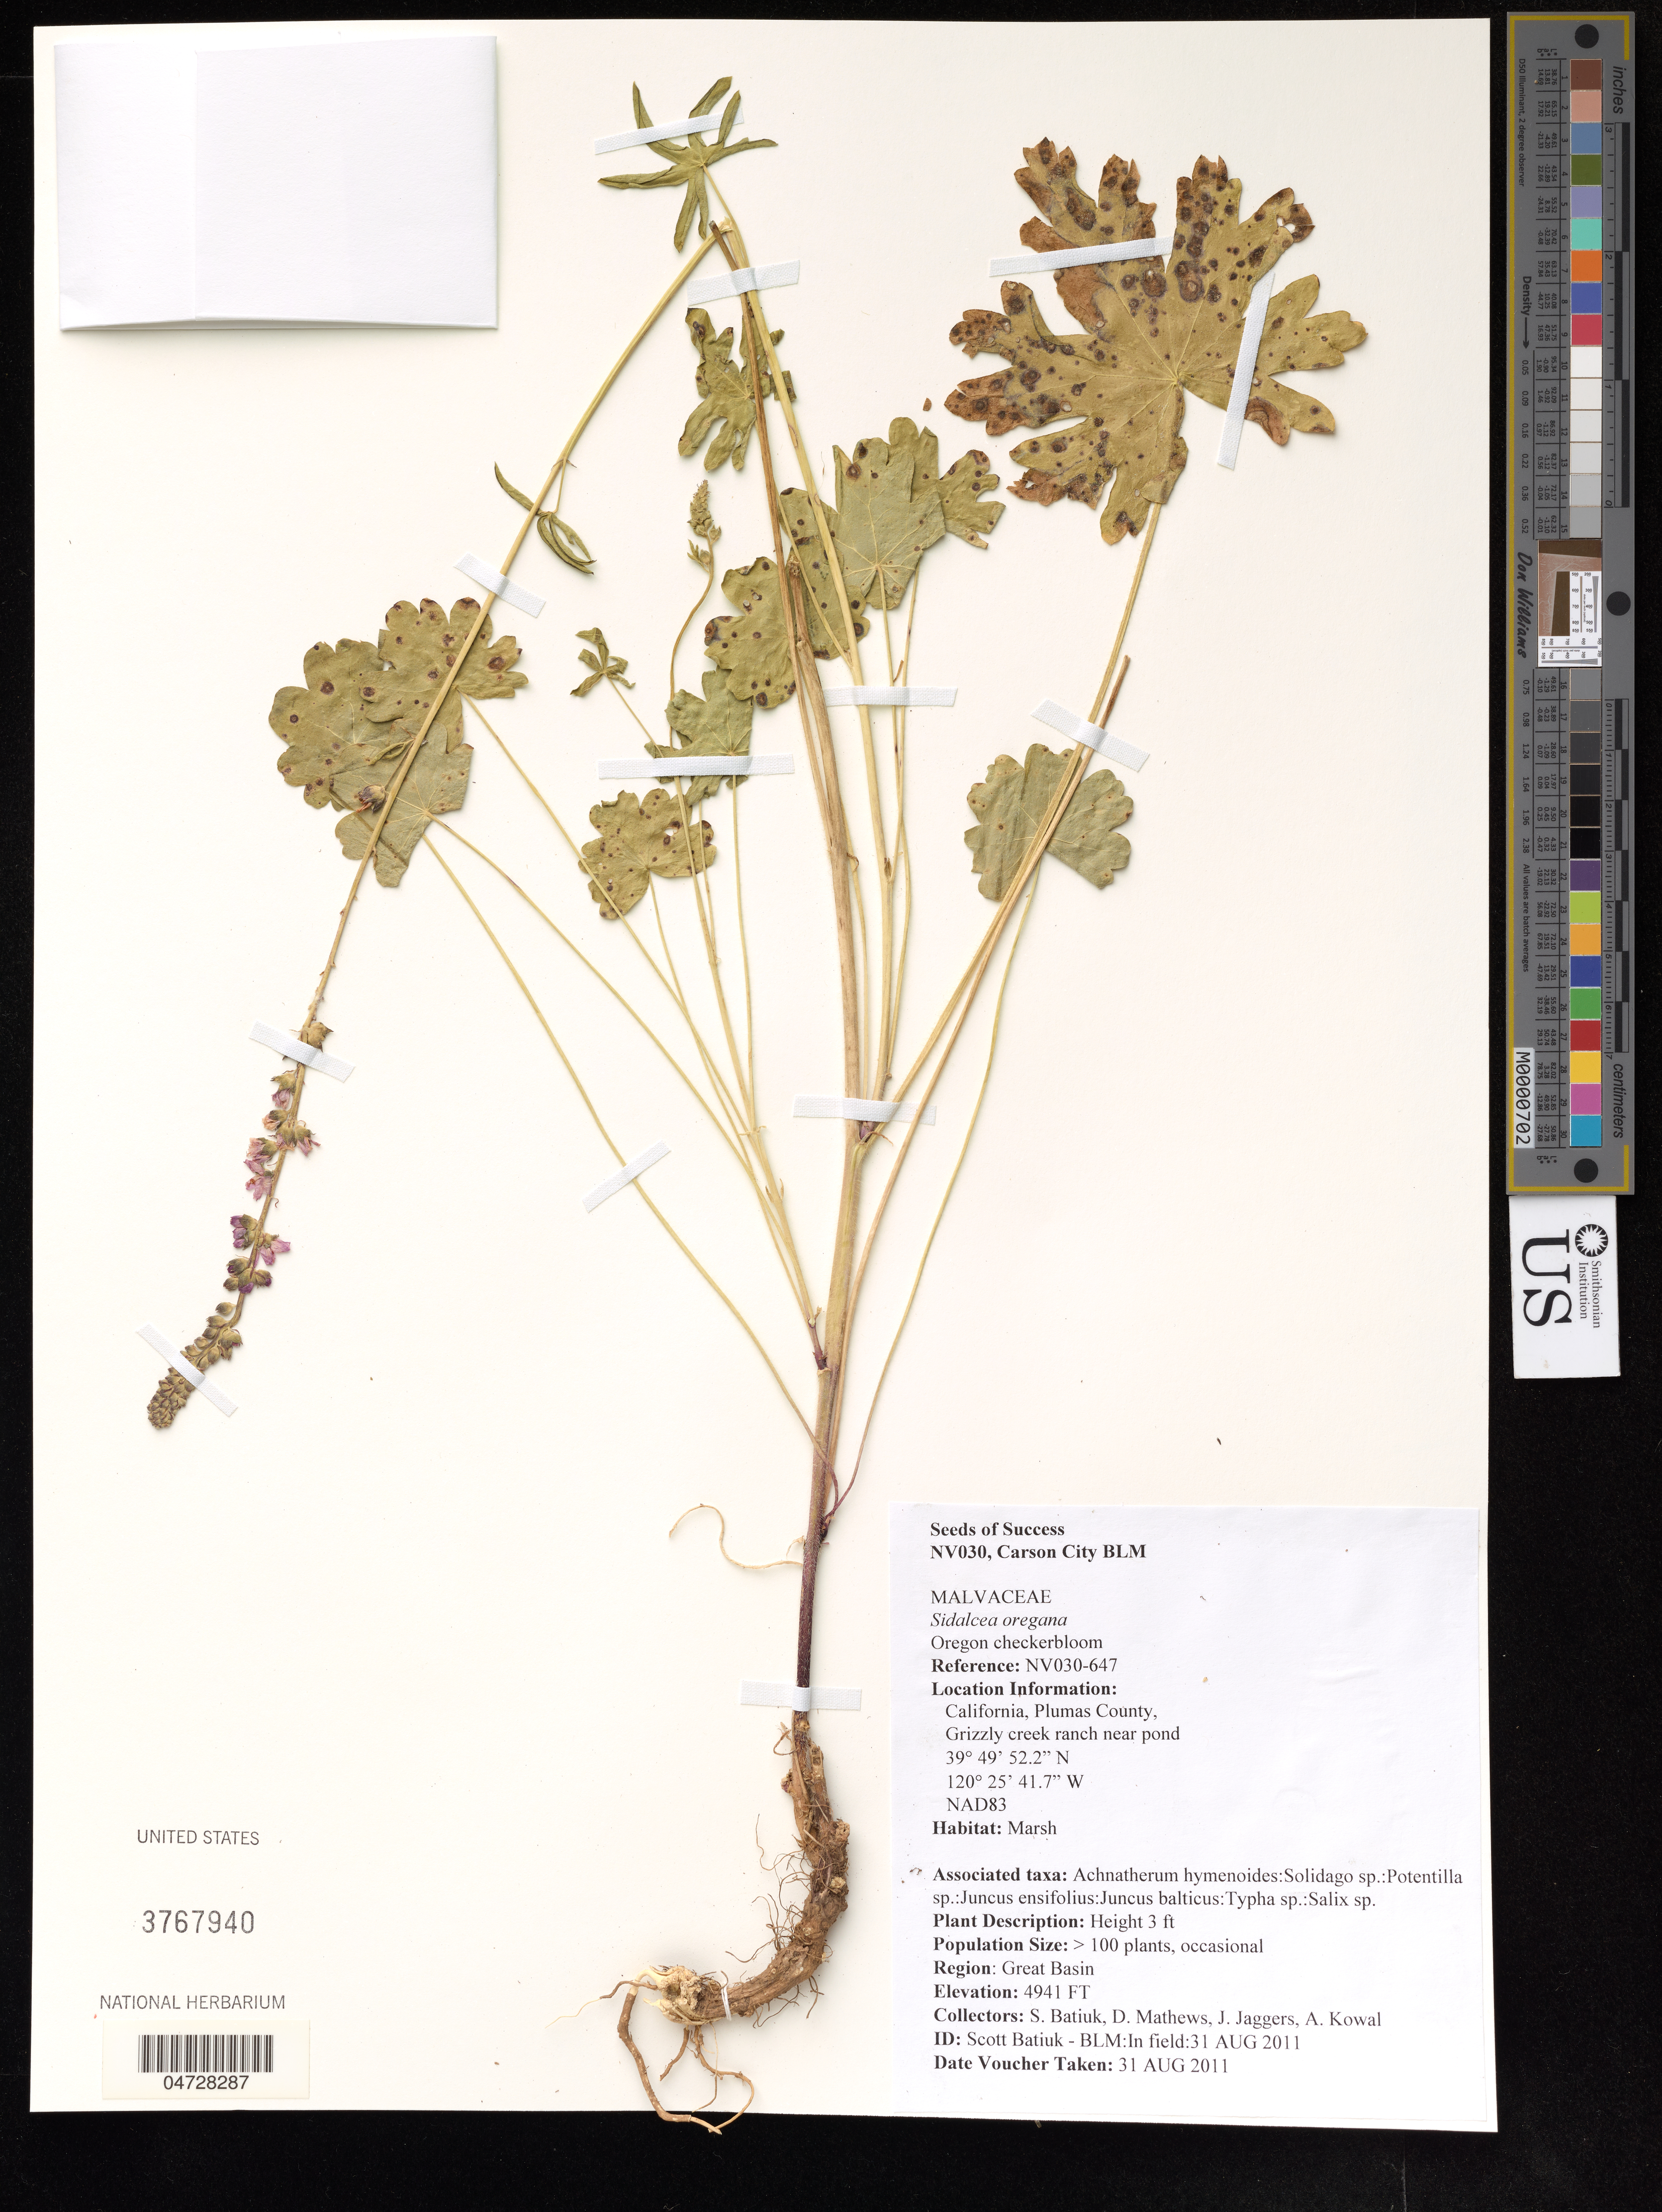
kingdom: Plantae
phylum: Tracheophyta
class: Liliopsida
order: Poales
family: Poaceae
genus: Achnatherum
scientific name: Achnatherum hymenoides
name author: (Roem. & Schult.) Barkworth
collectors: S. Batiuk, D. Mathews, J. Jaggers & A. Kowal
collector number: NV030-647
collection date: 2011-08-31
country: United States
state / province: California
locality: Plumas County, Grizzly creek ranch near pond, Regio: Great Basin.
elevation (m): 1506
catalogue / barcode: US 3767940